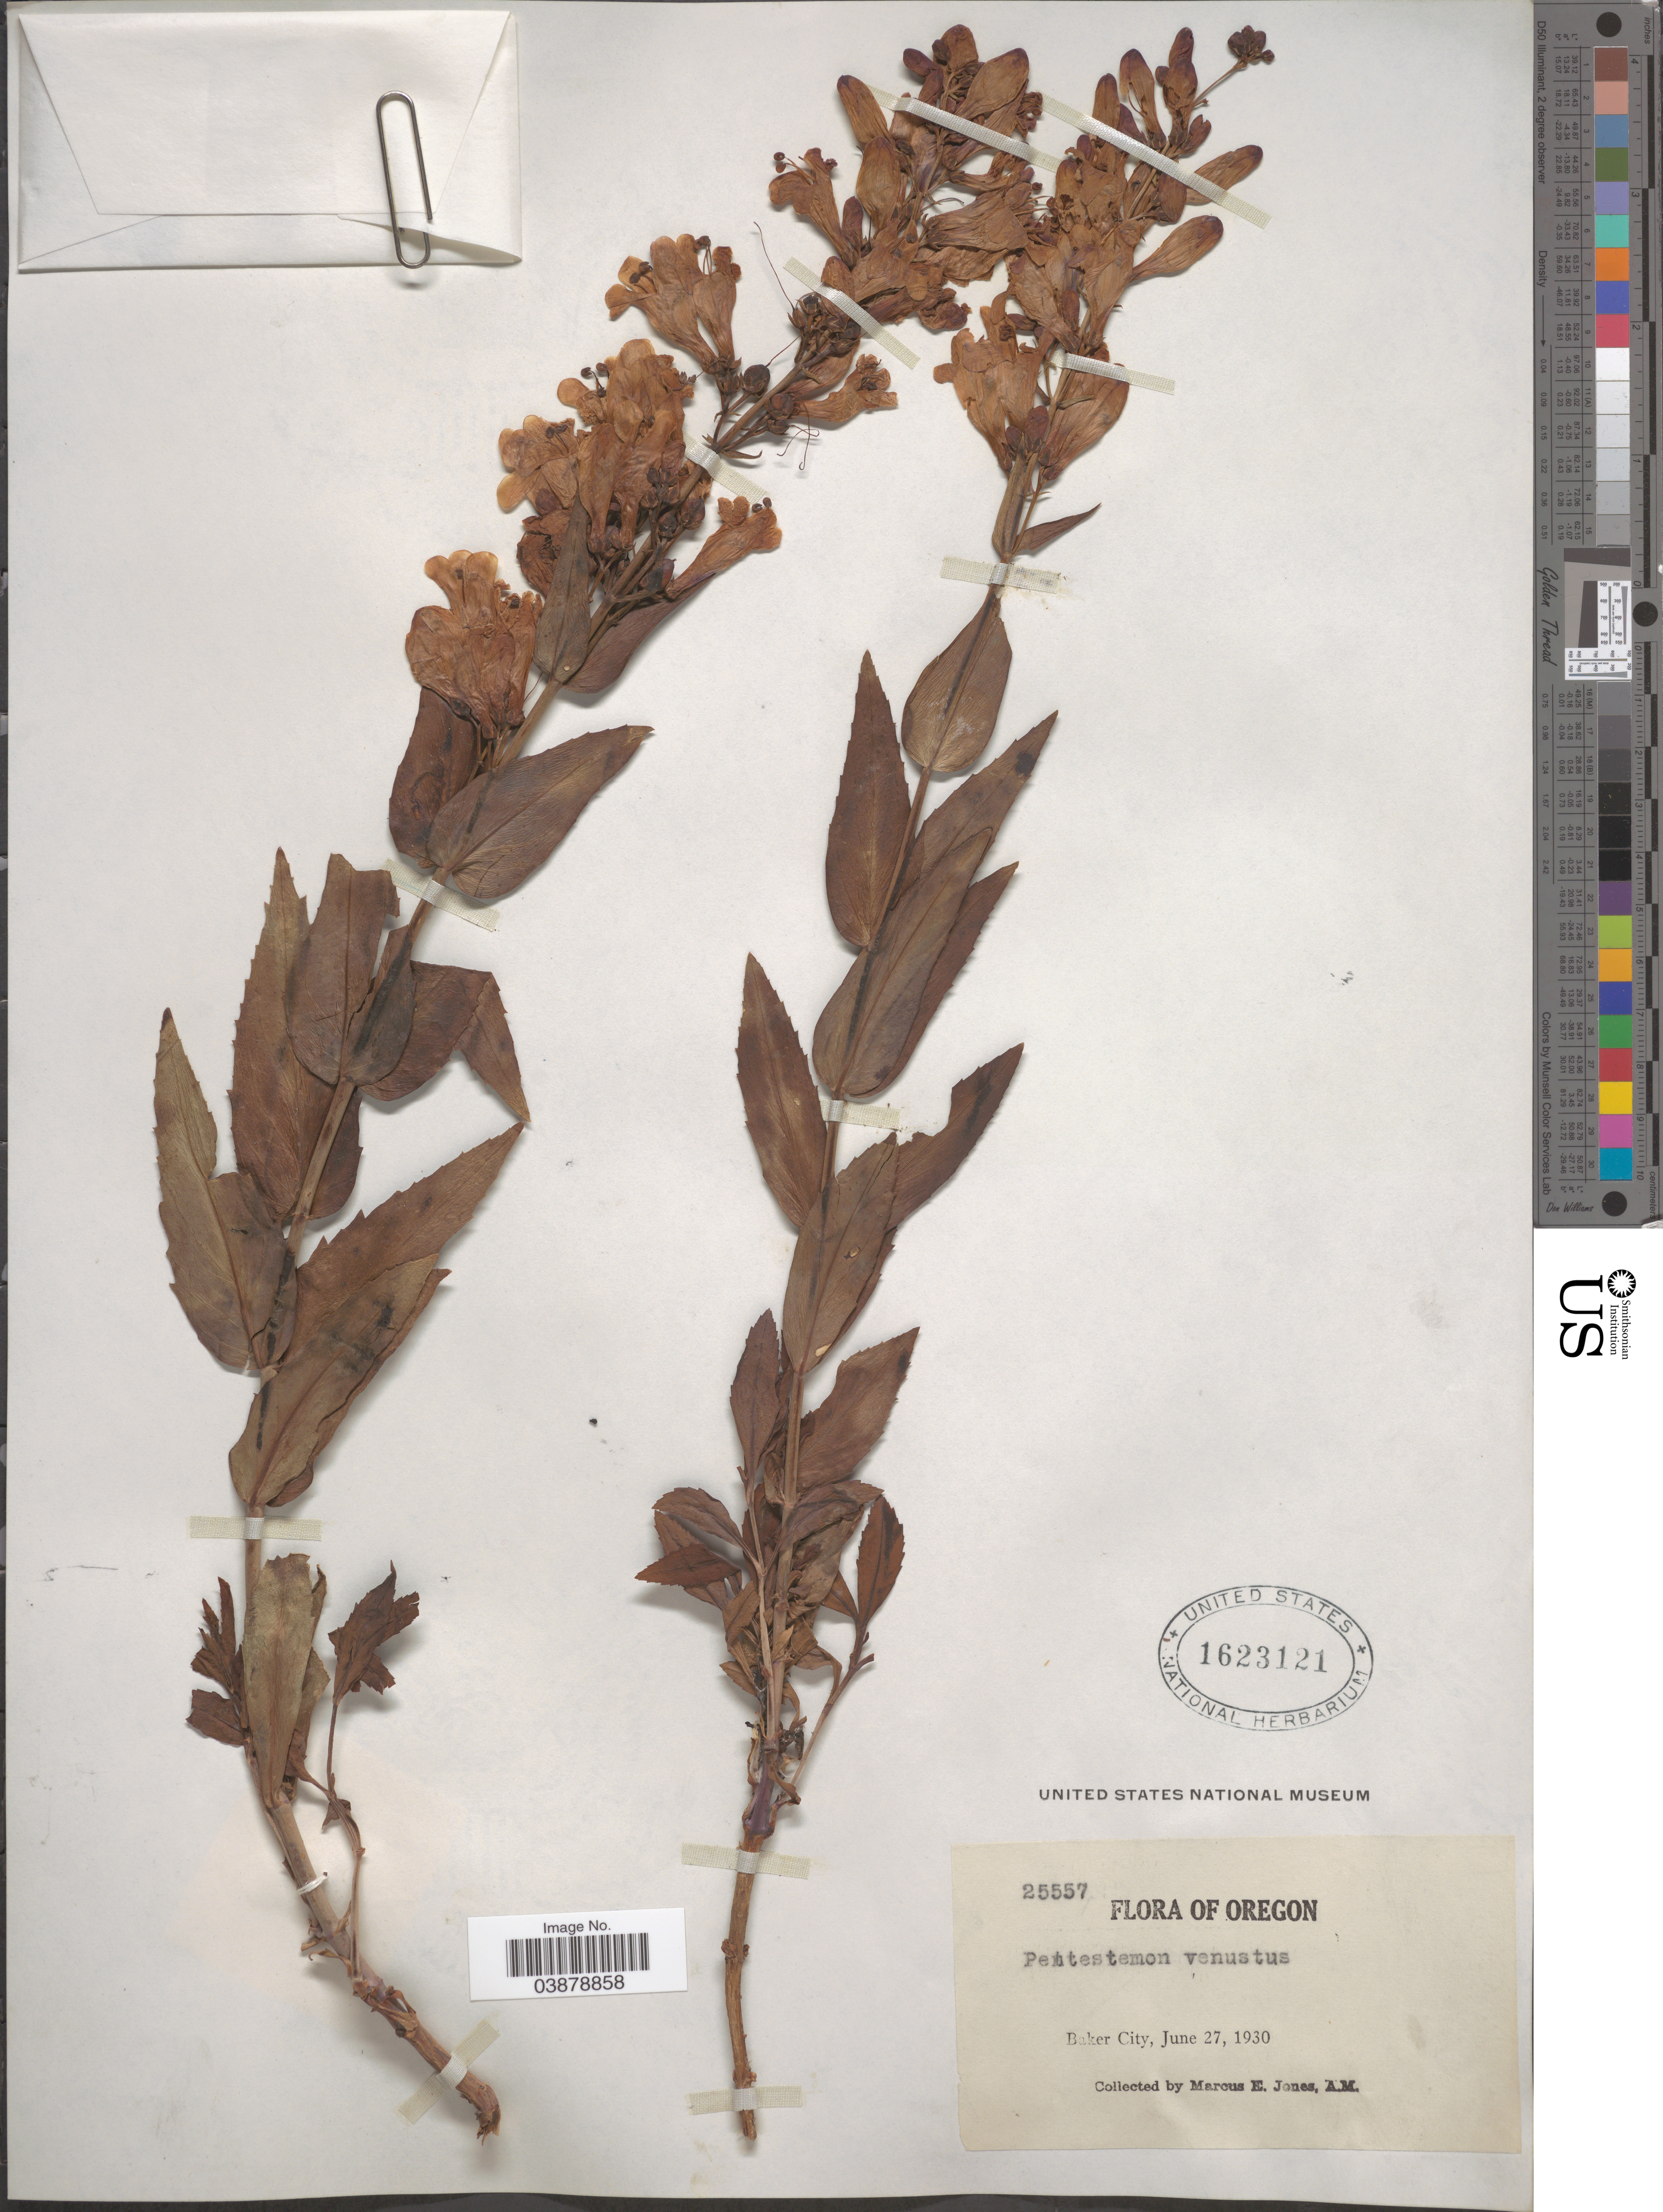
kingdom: Plantae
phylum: Tracheophyta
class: Magnoliopsida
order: Lamiales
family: Plantaginaceae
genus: Penstemon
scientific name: Penstemon venustus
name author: Douglas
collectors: M. E. Jones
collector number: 25557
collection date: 1930-06-27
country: United States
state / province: Oregon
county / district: Baker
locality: Baker City.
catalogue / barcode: US 1623121